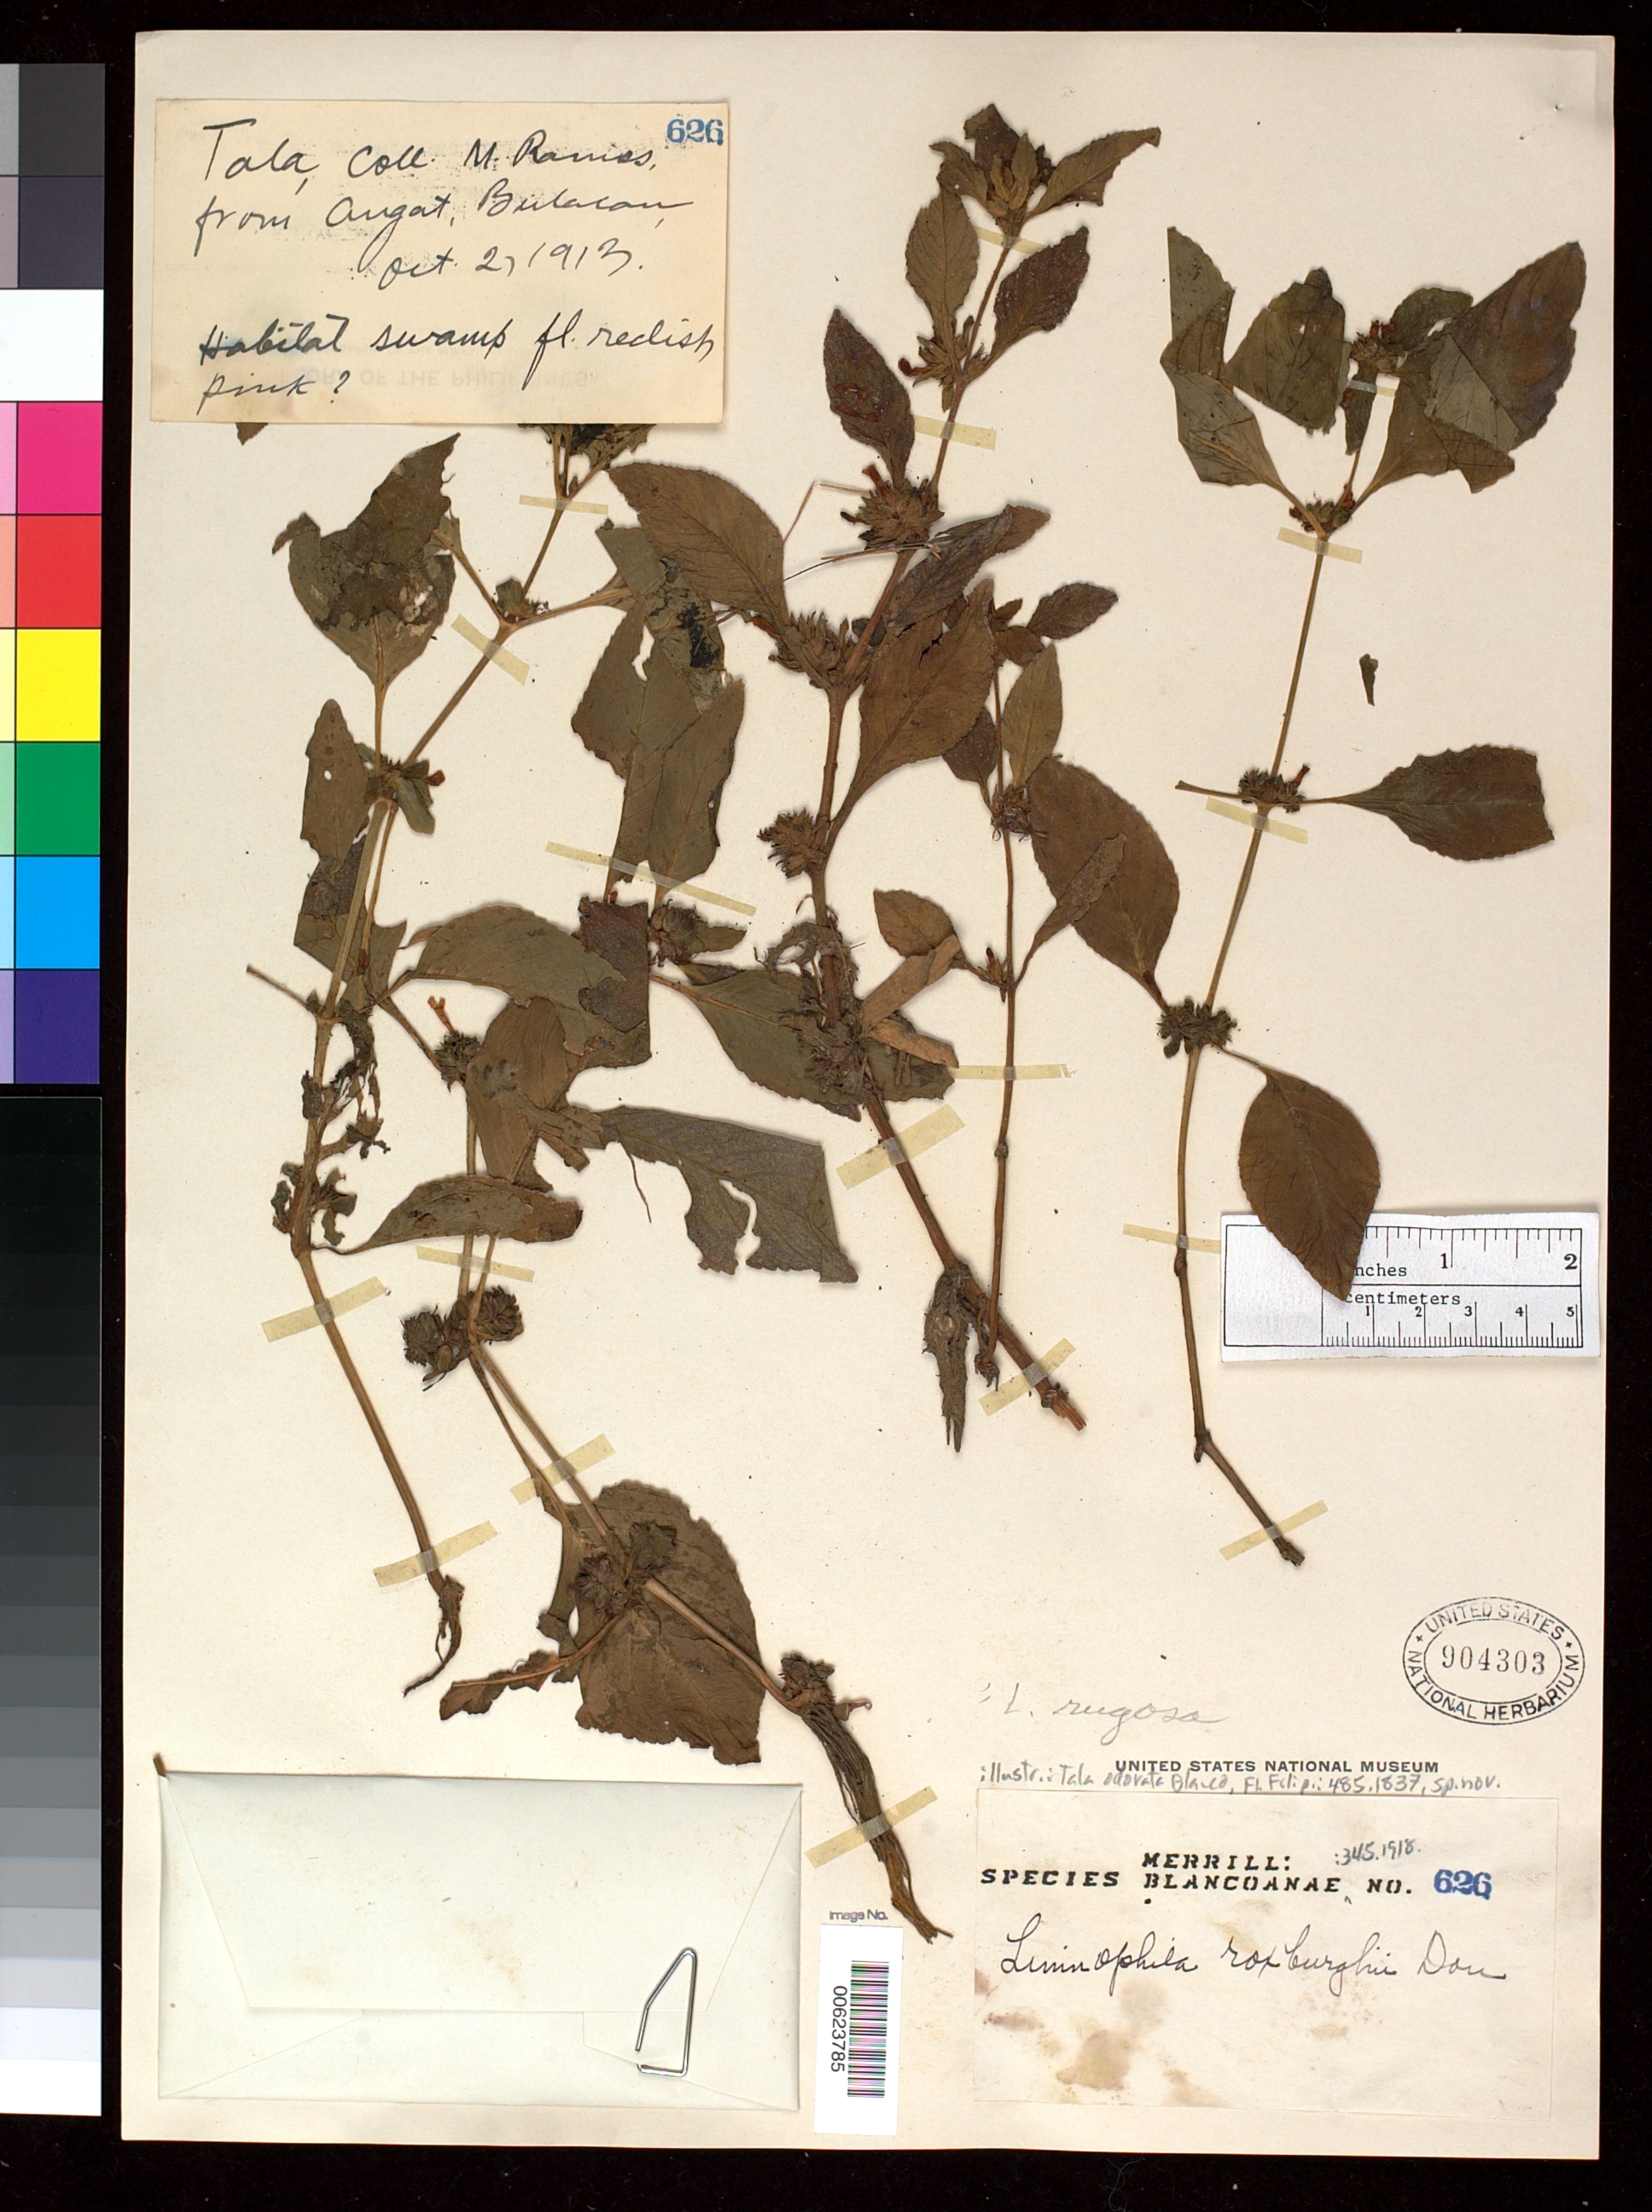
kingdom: Plantae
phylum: Tracheophyta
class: Magnoliopsida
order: Lamiales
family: Plantaginaceae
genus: Limnophila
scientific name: Limnophila rugosa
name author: (Roth) Merr.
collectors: M. Ramos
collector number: Sp. Blancoan. 0626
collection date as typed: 02 Oct 1913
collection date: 1913-10-02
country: Philippines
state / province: Central Luzon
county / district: Bulacan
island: Luzon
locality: Angat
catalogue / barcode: US 904303